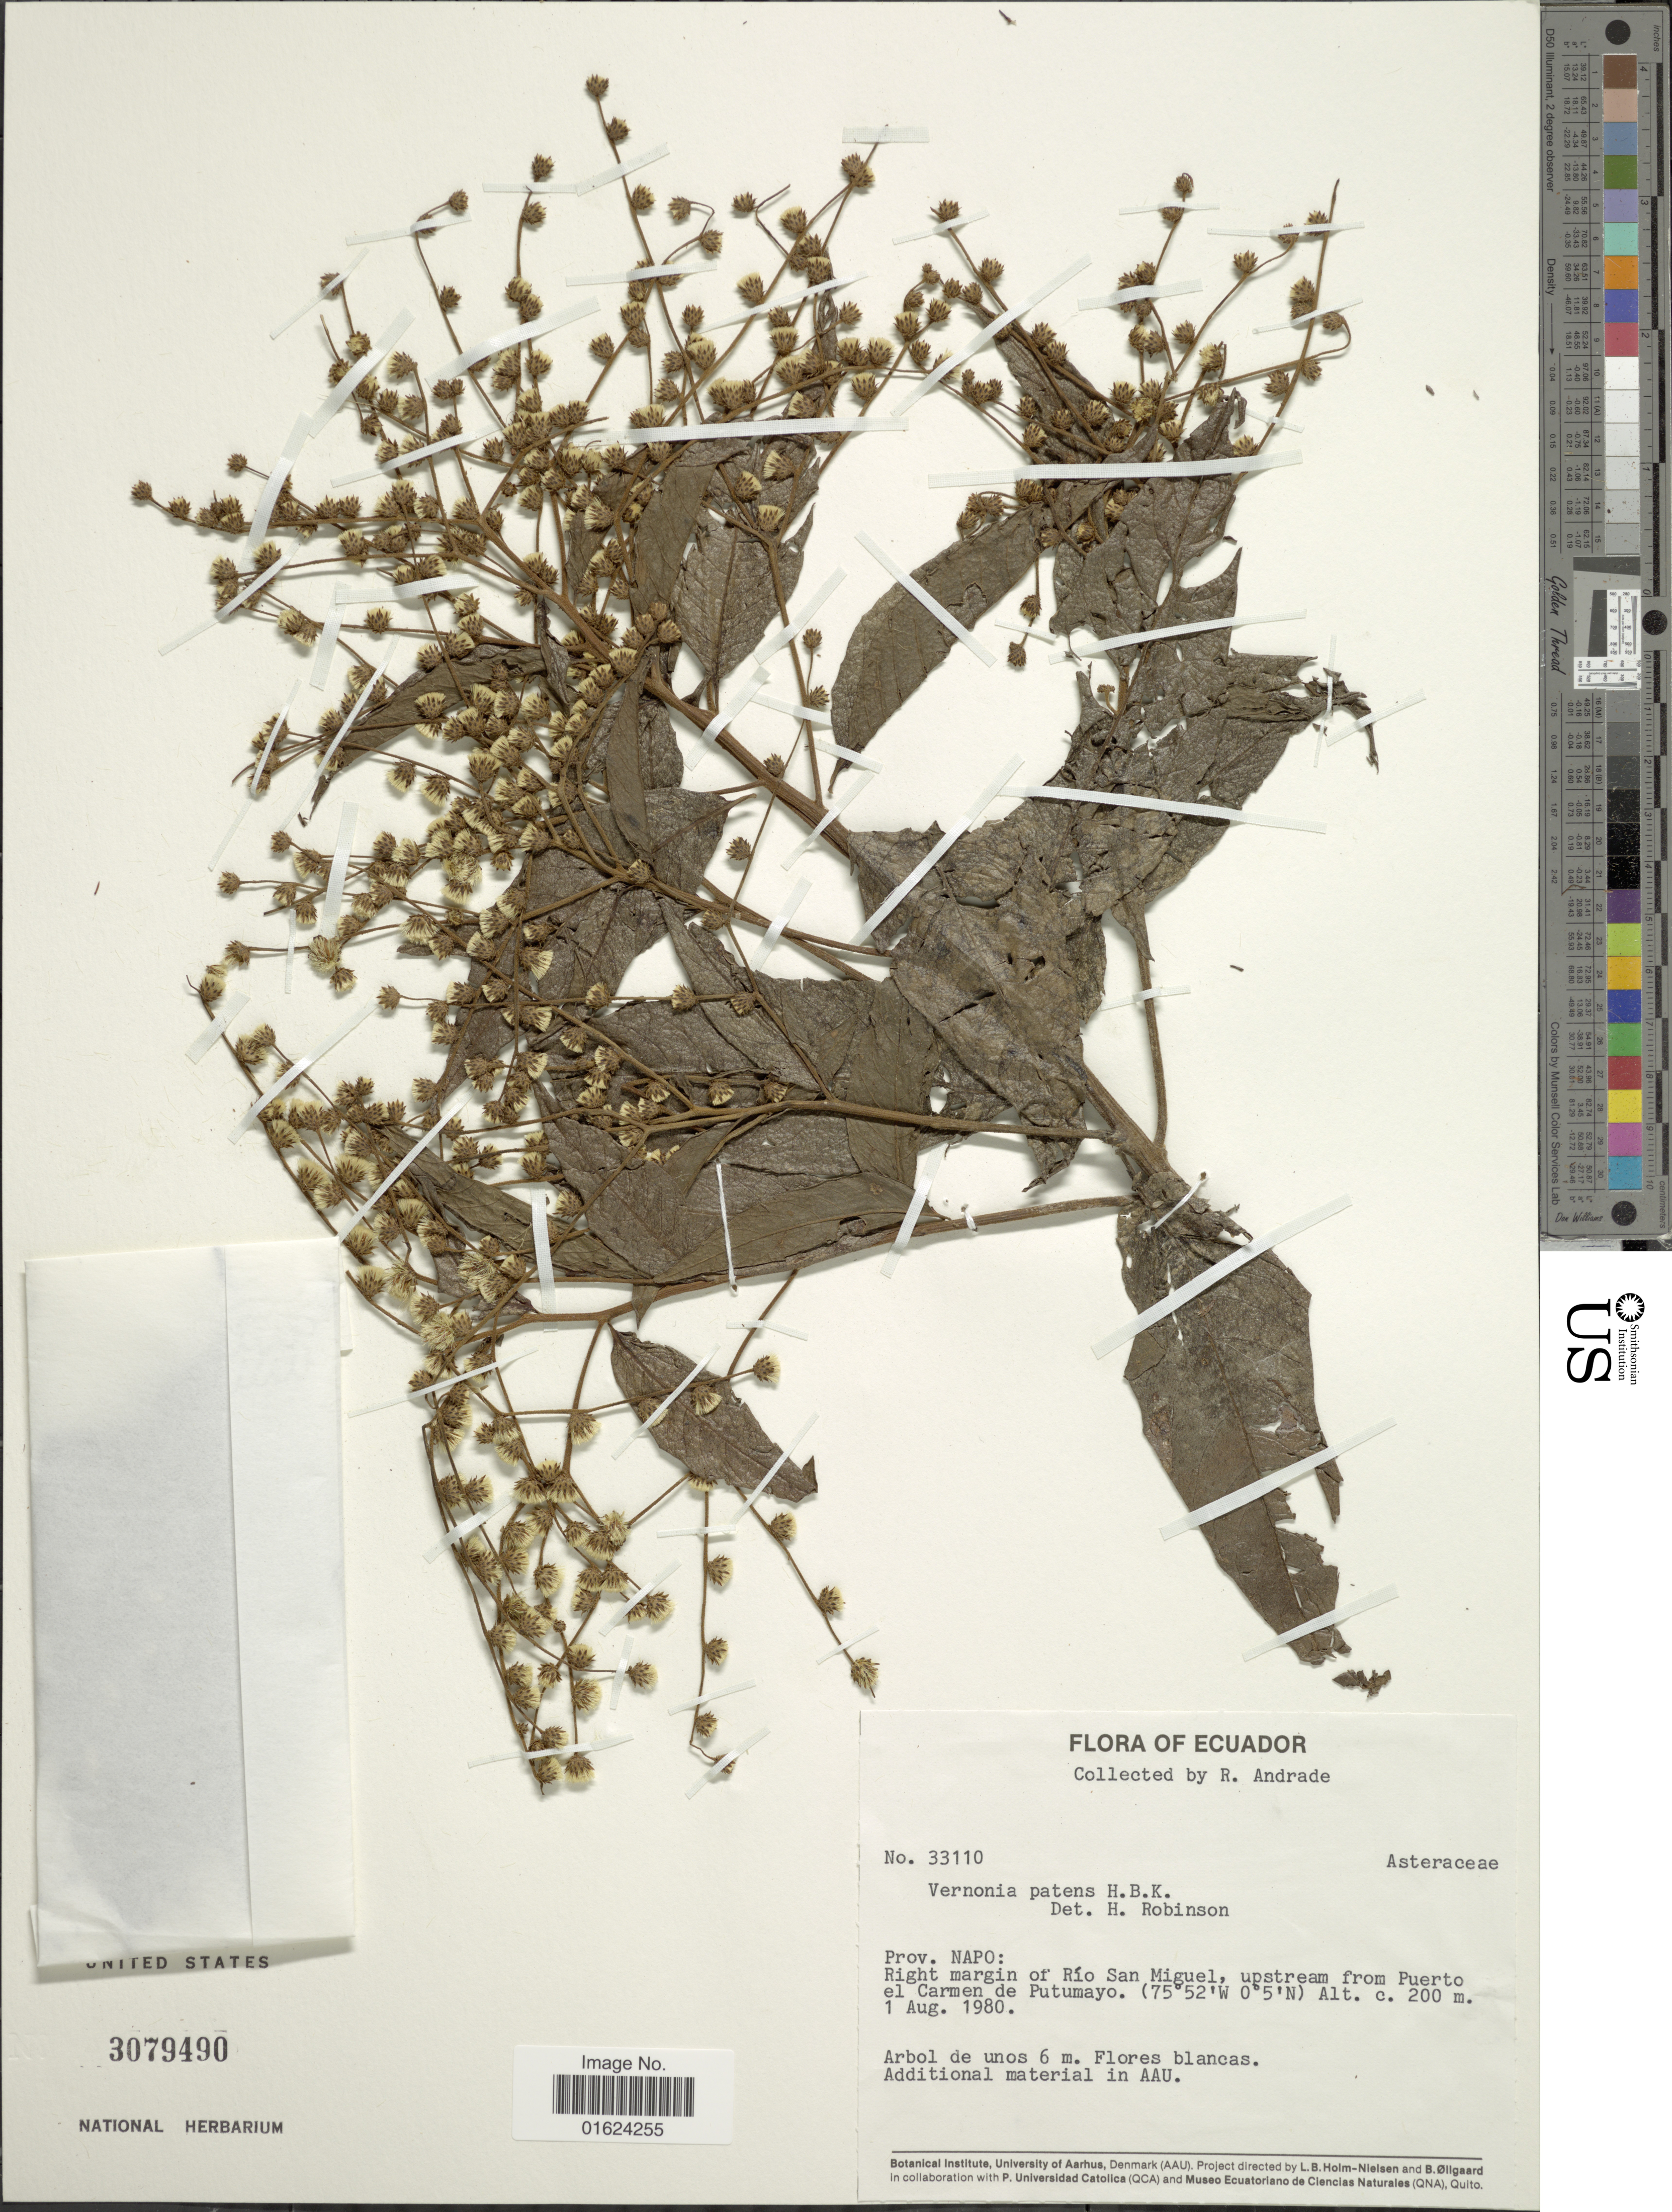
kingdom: Plantae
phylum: Tracheophyta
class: Magnoliopsida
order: Asterales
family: Asteraceae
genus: Vernonanthura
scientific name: Vernonanthura patens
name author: (Kunth) H. Rob.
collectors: R. Andrade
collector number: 33110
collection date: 1980-08-01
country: Ecuador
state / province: Napo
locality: Prov. Napo: Right margin of Rio San Miguel, upstream from Puerto el Carmen de Putumayo.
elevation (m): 200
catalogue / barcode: US 3079490